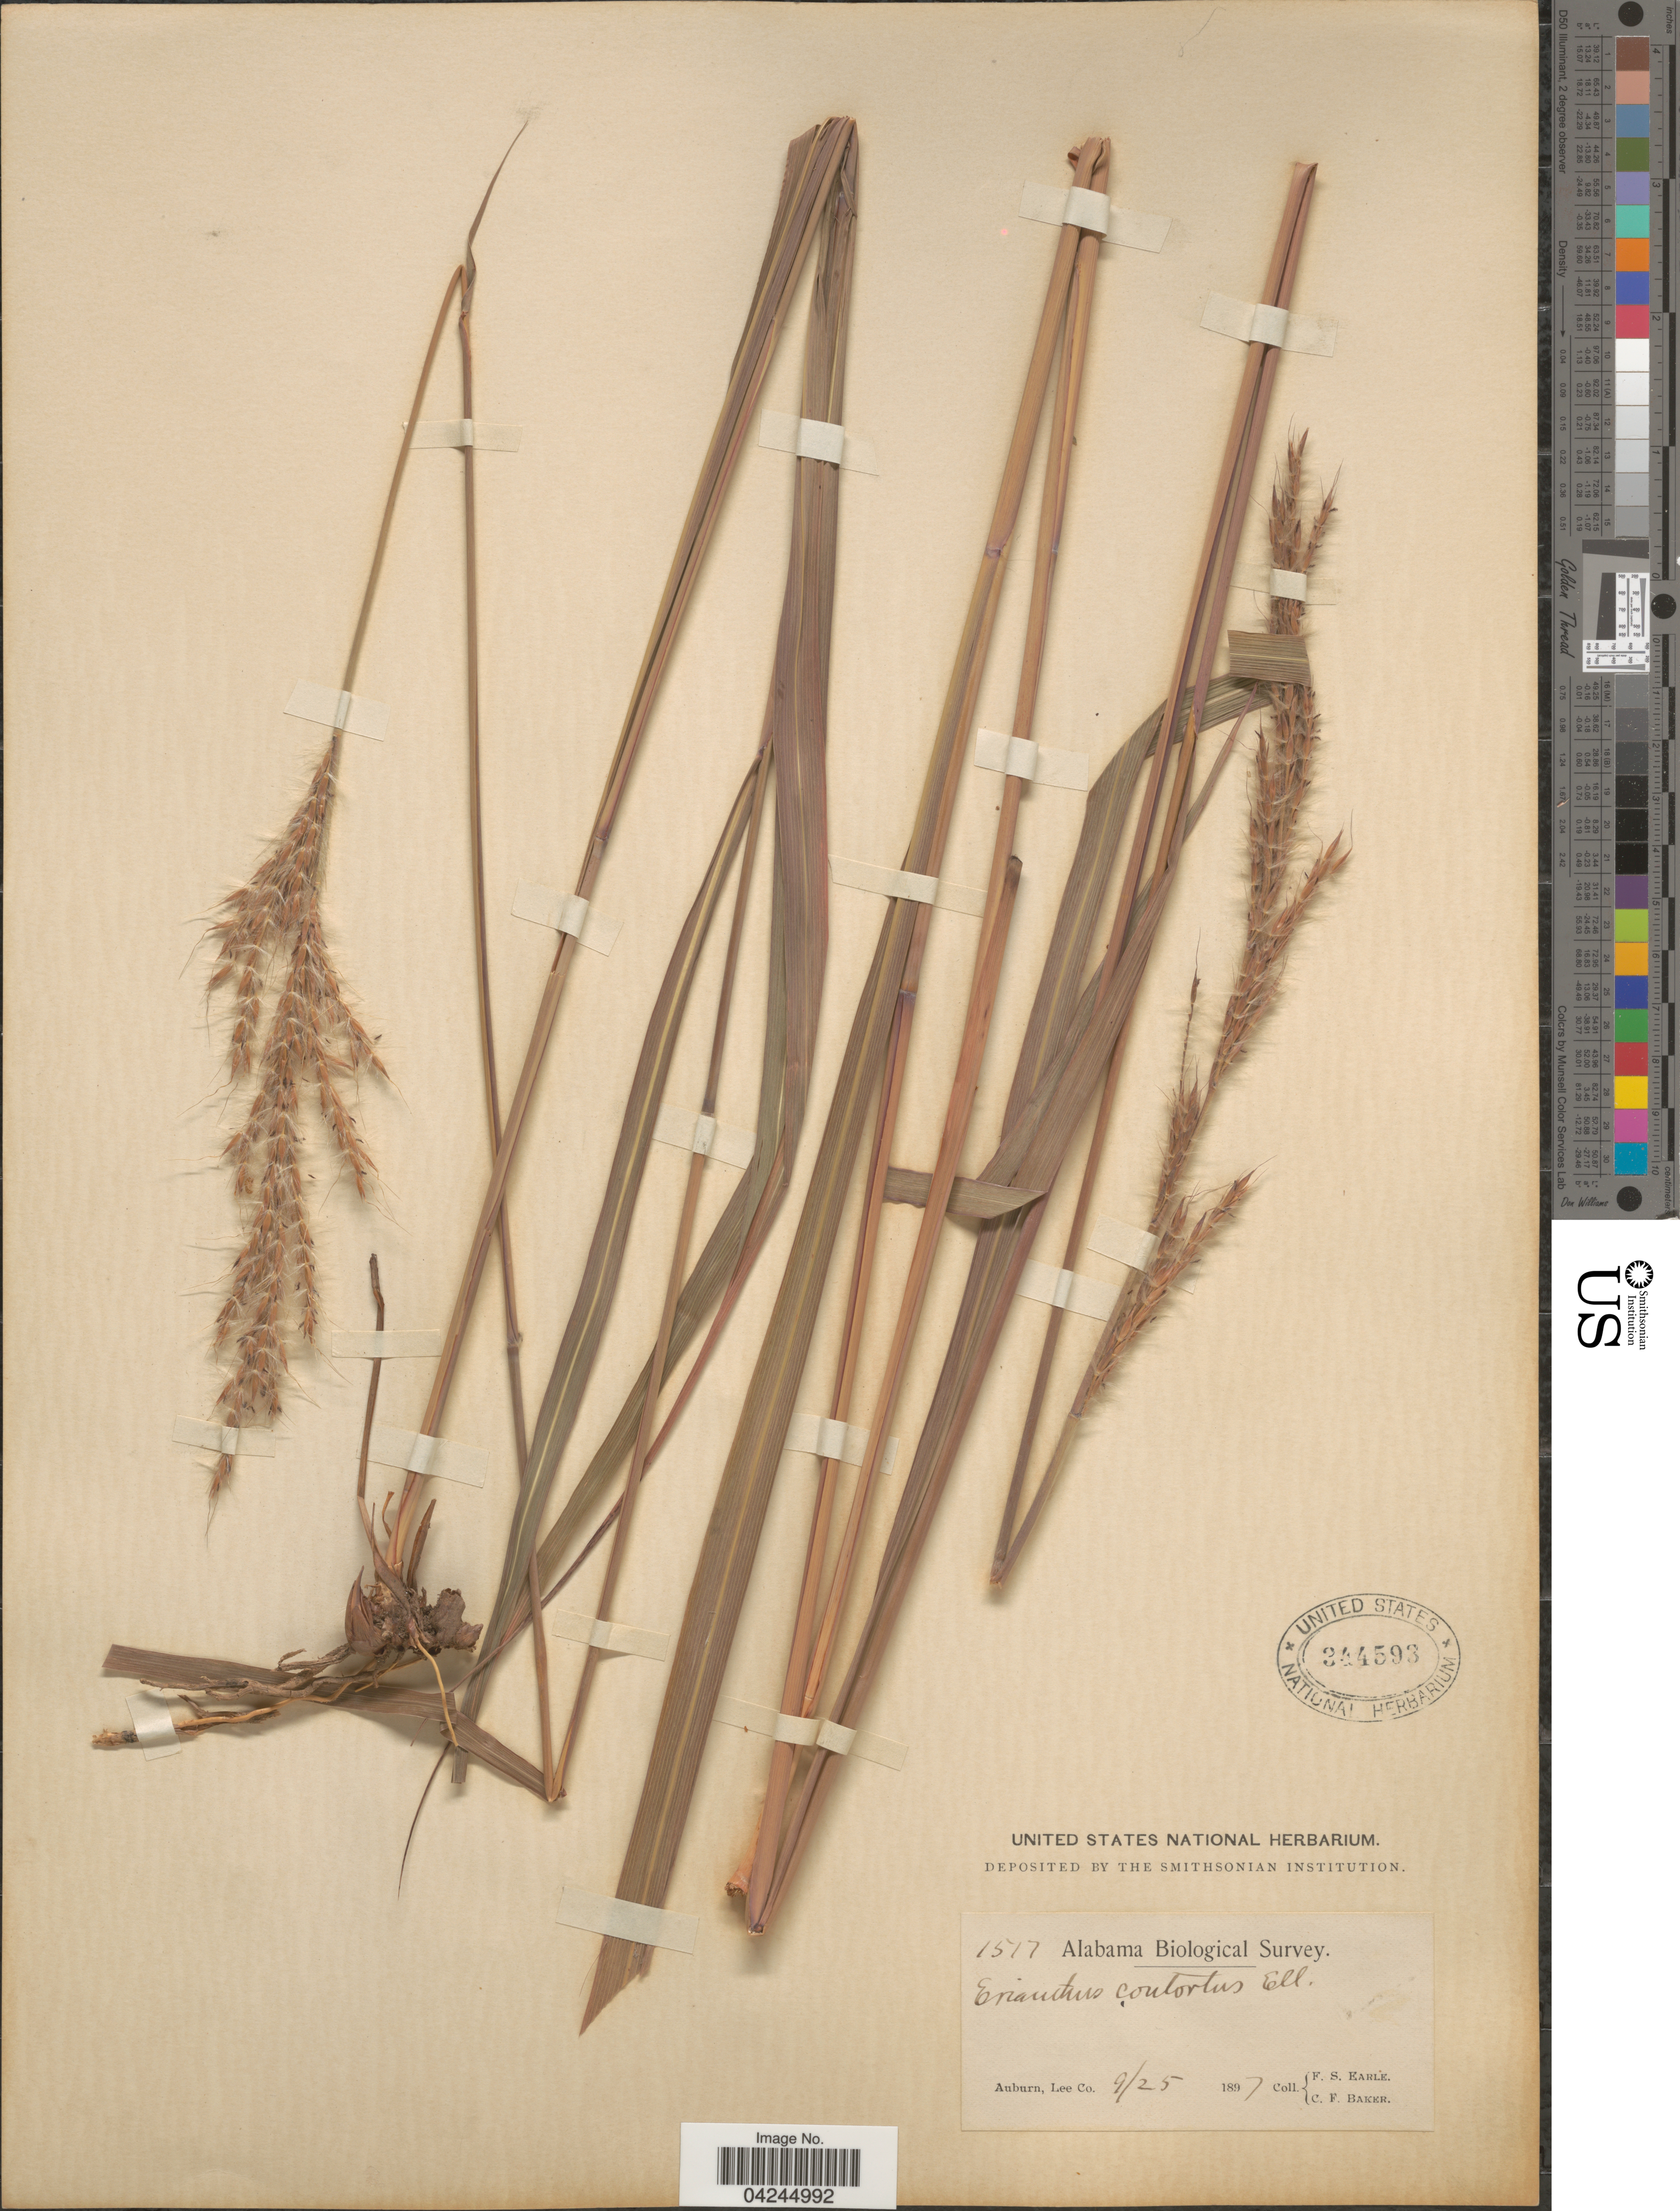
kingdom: Plantae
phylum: Tracheophyta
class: Liliopsida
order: Poales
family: Poaceae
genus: Erianthus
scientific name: Erianthus brevibarbis var. contortus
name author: (Elliott) D.B. Ward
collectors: F. S. Earle & C. F. Baker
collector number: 1517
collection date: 1897-09-25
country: United States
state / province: Alabama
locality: Alabama Biological Survey. Auburn, Lee Co.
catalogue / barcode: US 344593